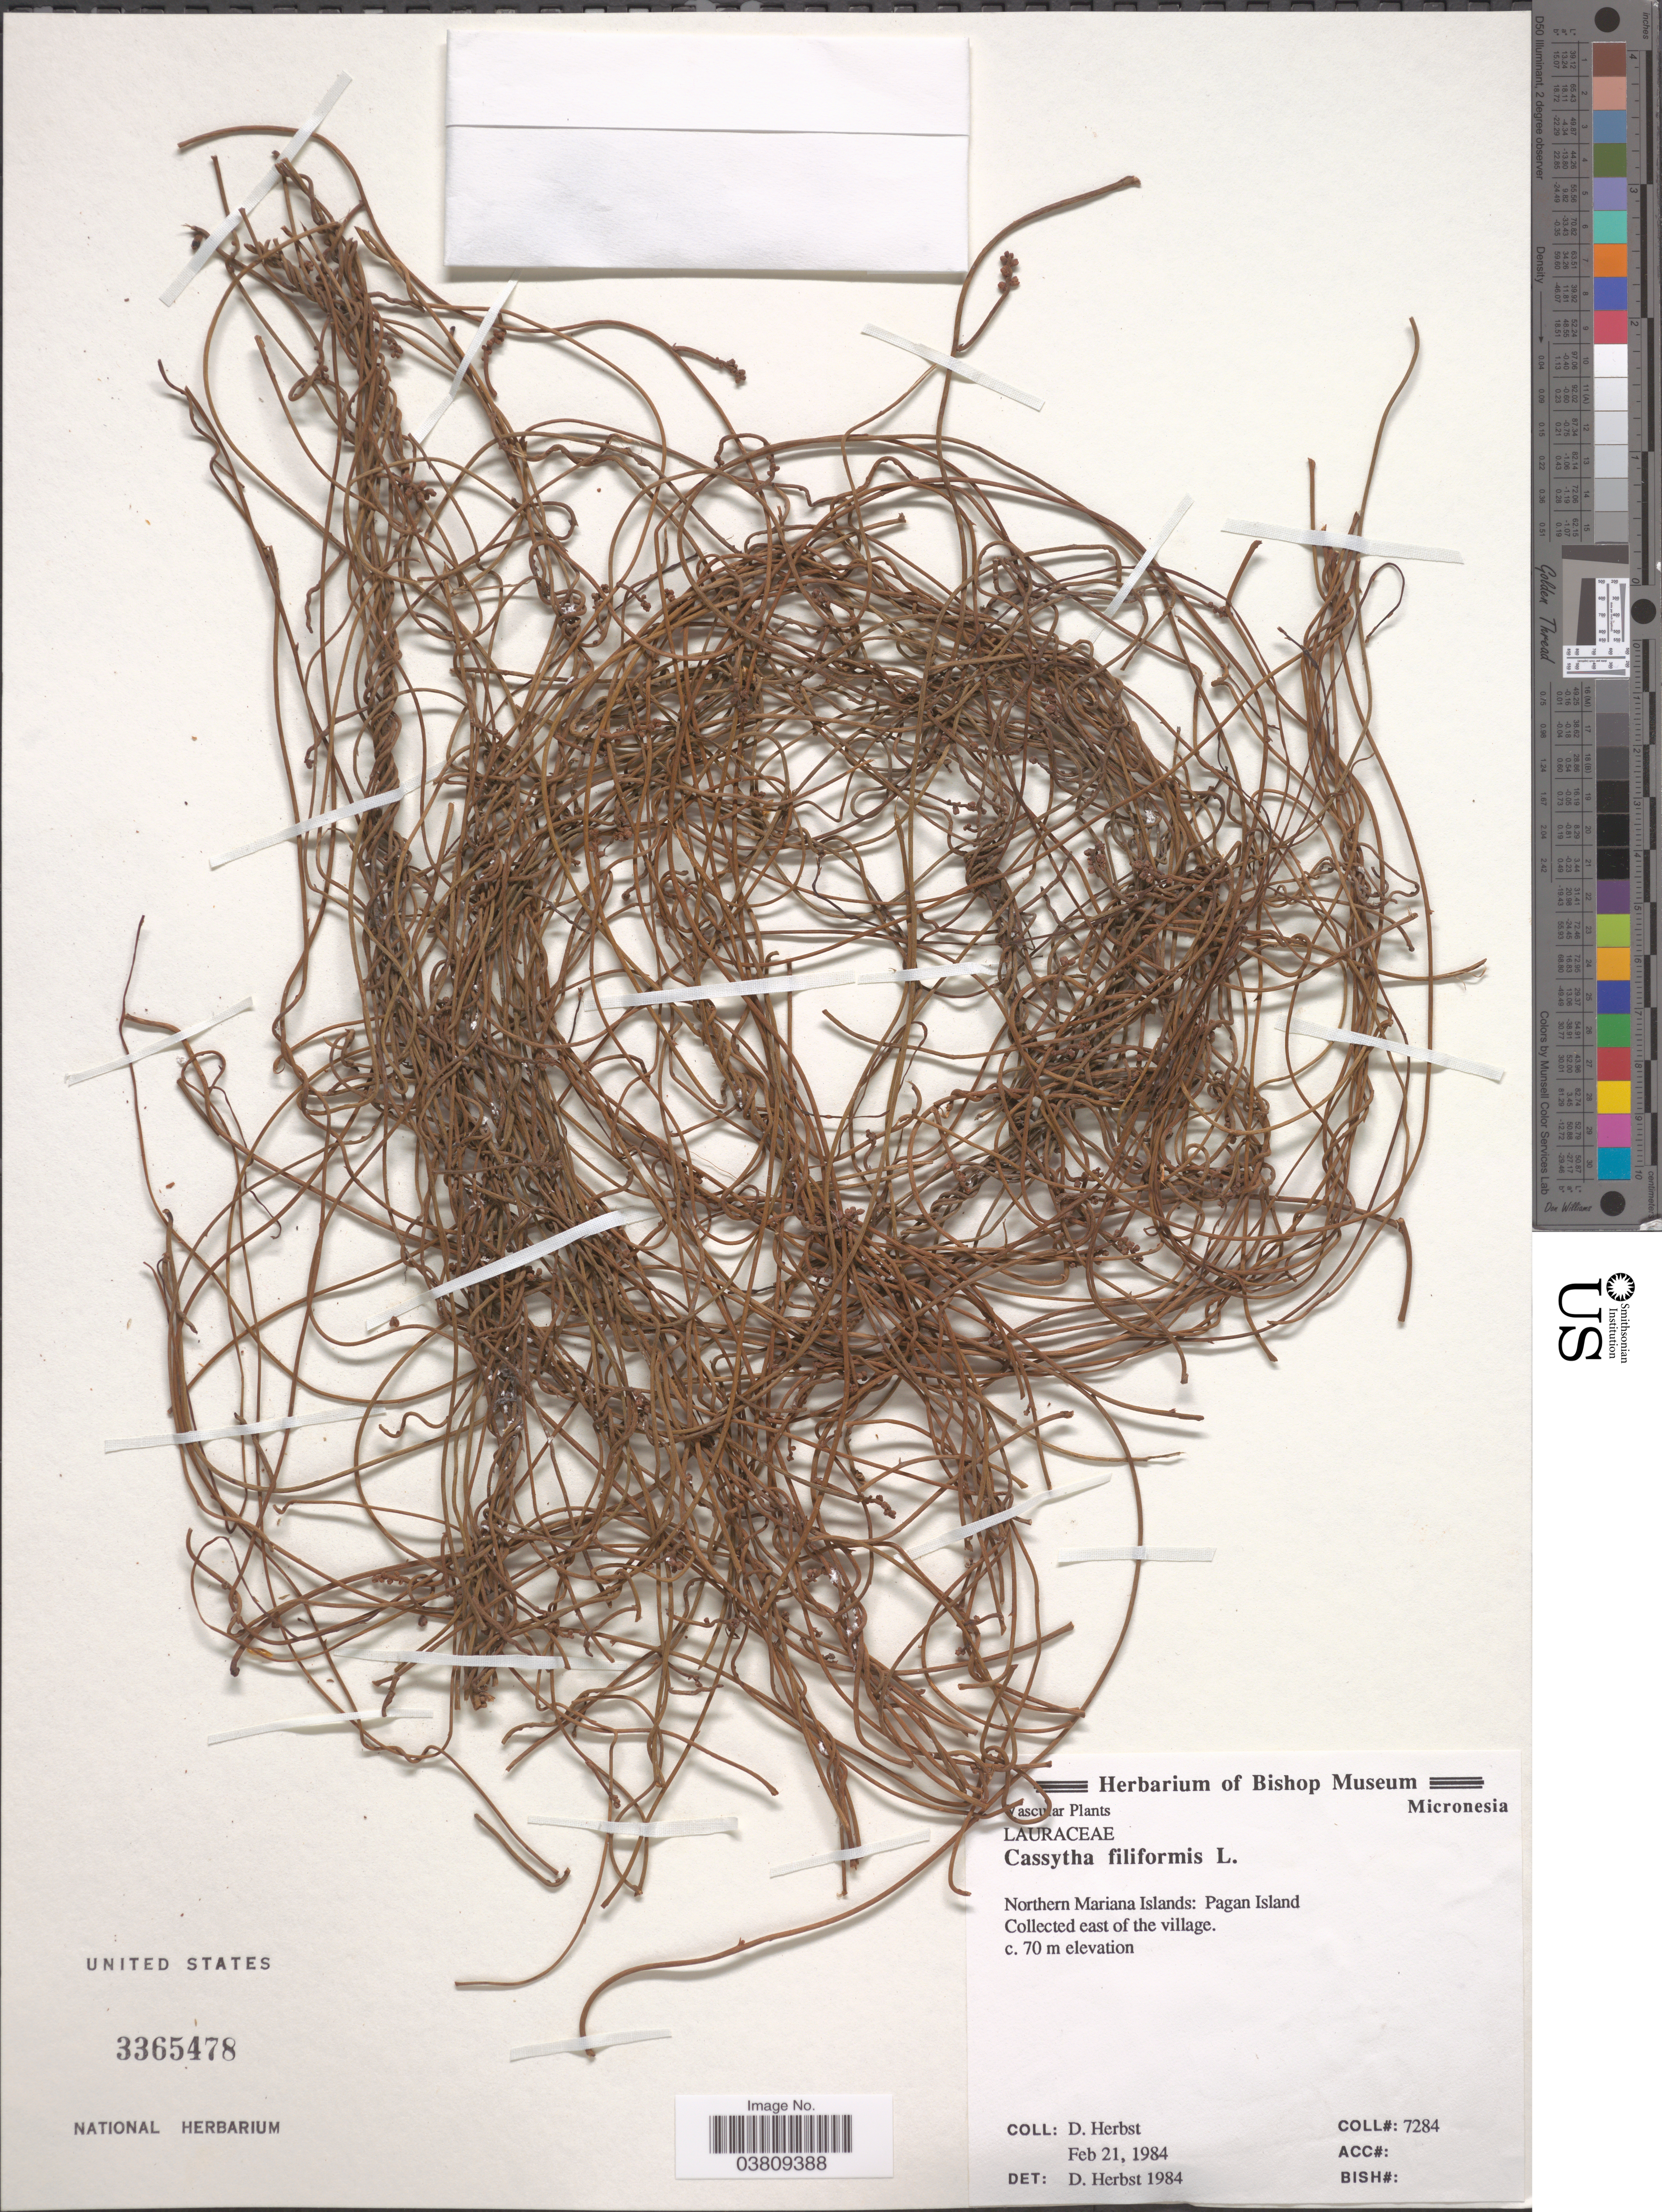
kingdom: Plantae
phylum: Tracheophyta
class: Magnoliopsida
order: Laurales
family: Lauraceae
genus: Cassytha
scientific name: Cassytha filiformis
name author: L.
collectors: D. Herbst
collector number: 7284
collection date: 1984-04-21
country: Northern Mariana Islands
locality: Pagan Island. East of the village.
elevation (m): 70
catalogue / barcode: US 3365478